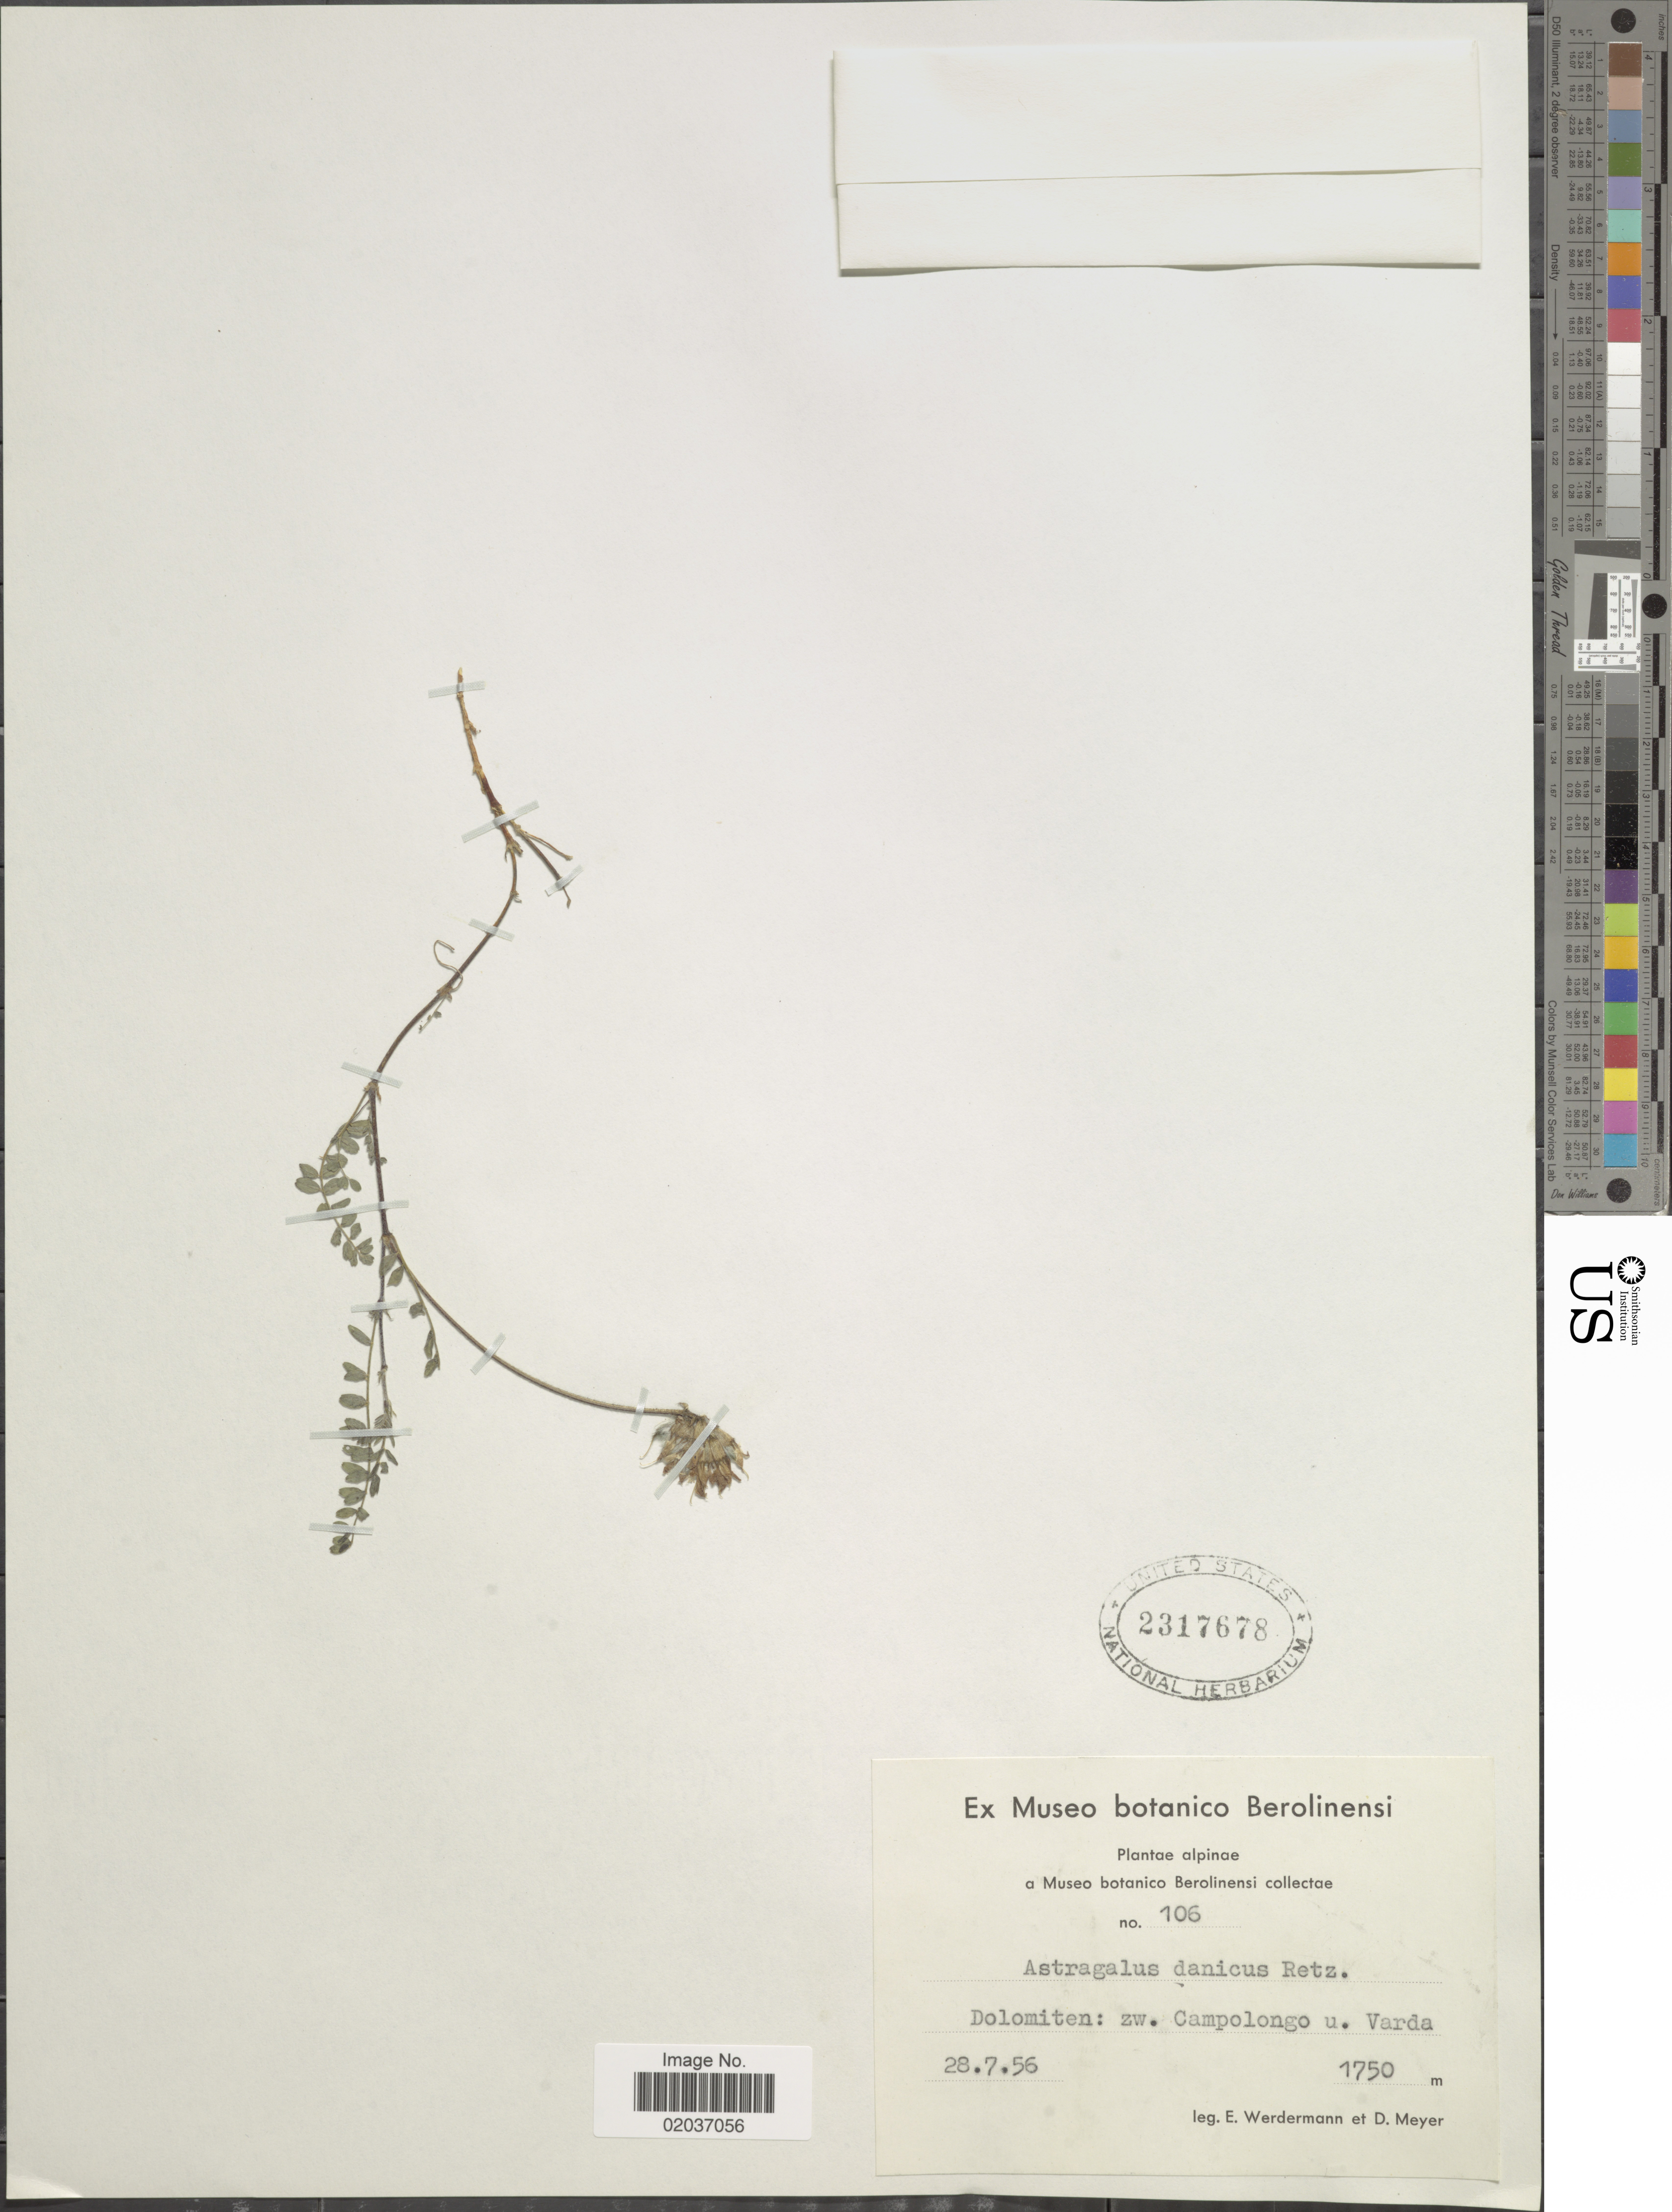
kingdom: Plantae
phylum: Tracheophyta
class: Magnoliopsida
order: Fabales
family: Fabaceae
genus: Astragalus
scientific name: Astragalus danicus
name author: Retz.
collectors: E. Werdermann & D. Meyer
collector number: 106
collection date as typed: Transcribed d/m/y: 28/7/56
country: Italy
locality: Dolomiten: zw. Campolongo u. Varda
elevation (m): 1750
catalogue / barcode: US 2317678